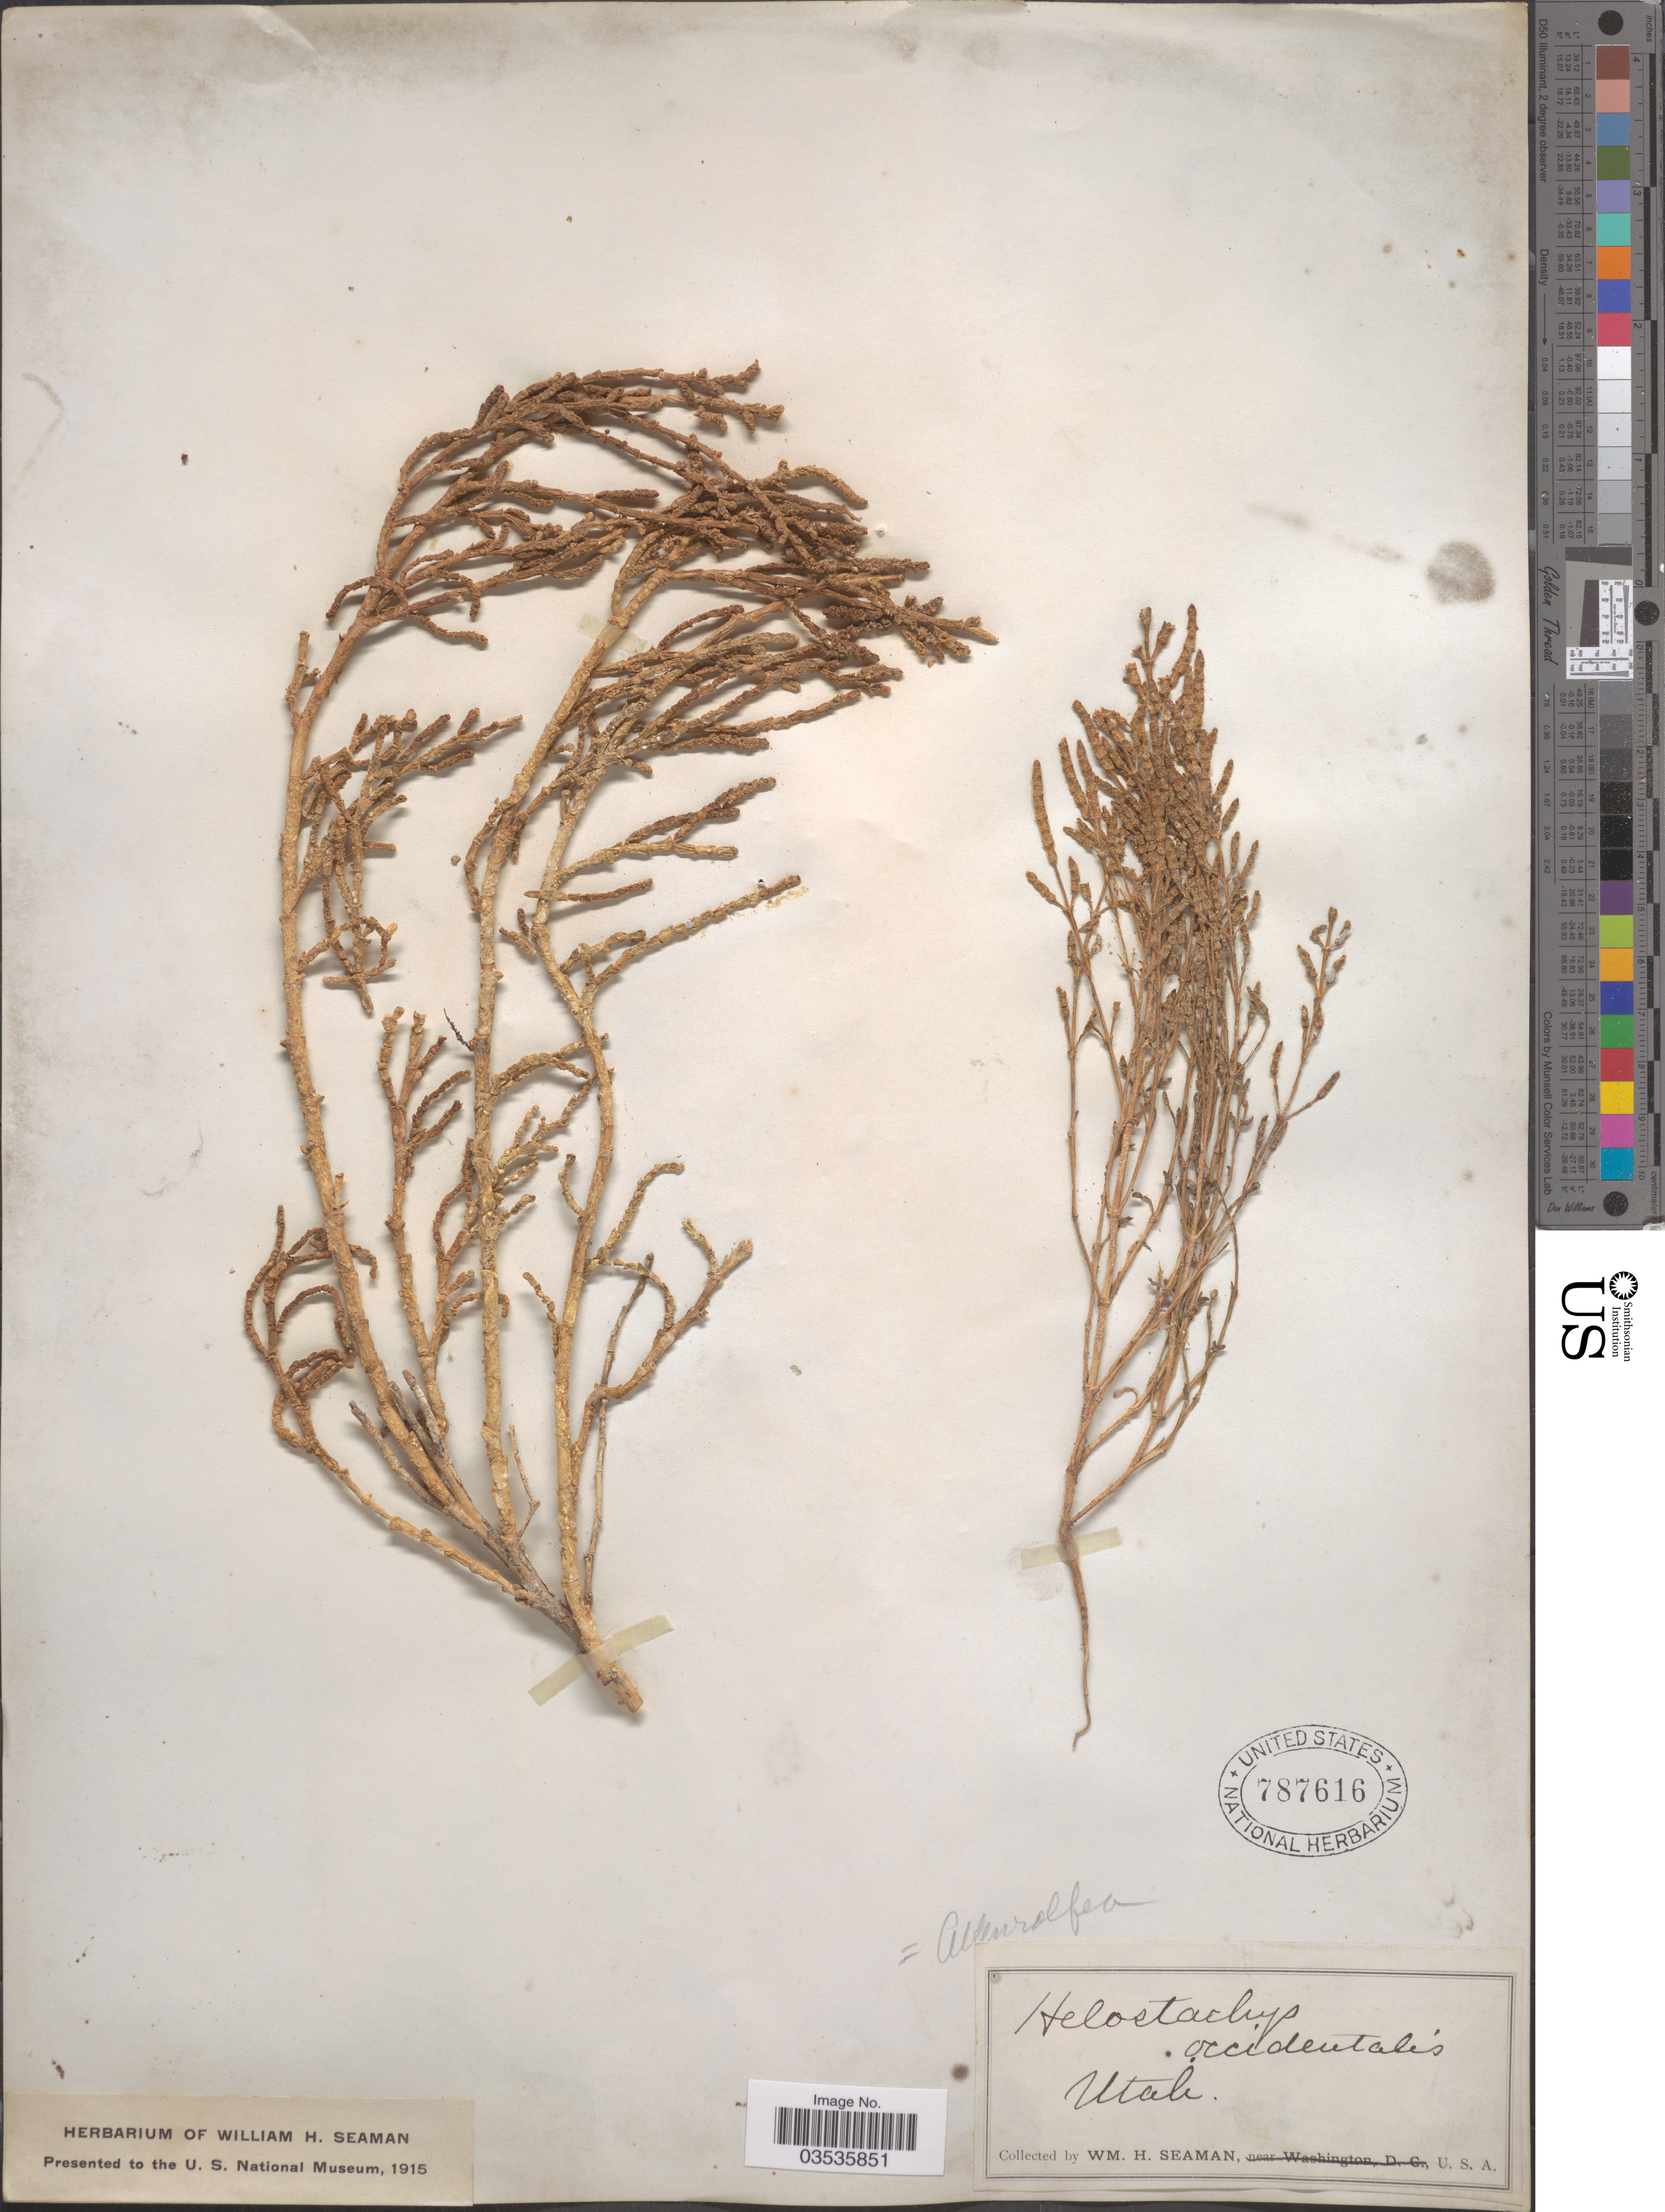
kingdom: Plantae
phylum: Tracheophyta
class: Magnoliopsida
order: Caryophyllales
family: Amaranthaceae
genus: Allenrolfea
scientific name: Allenrolfea occidentalis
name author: (S. Watson) Kuntze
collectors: W. Seaman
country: United States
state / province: Utah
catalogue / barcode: US 787616